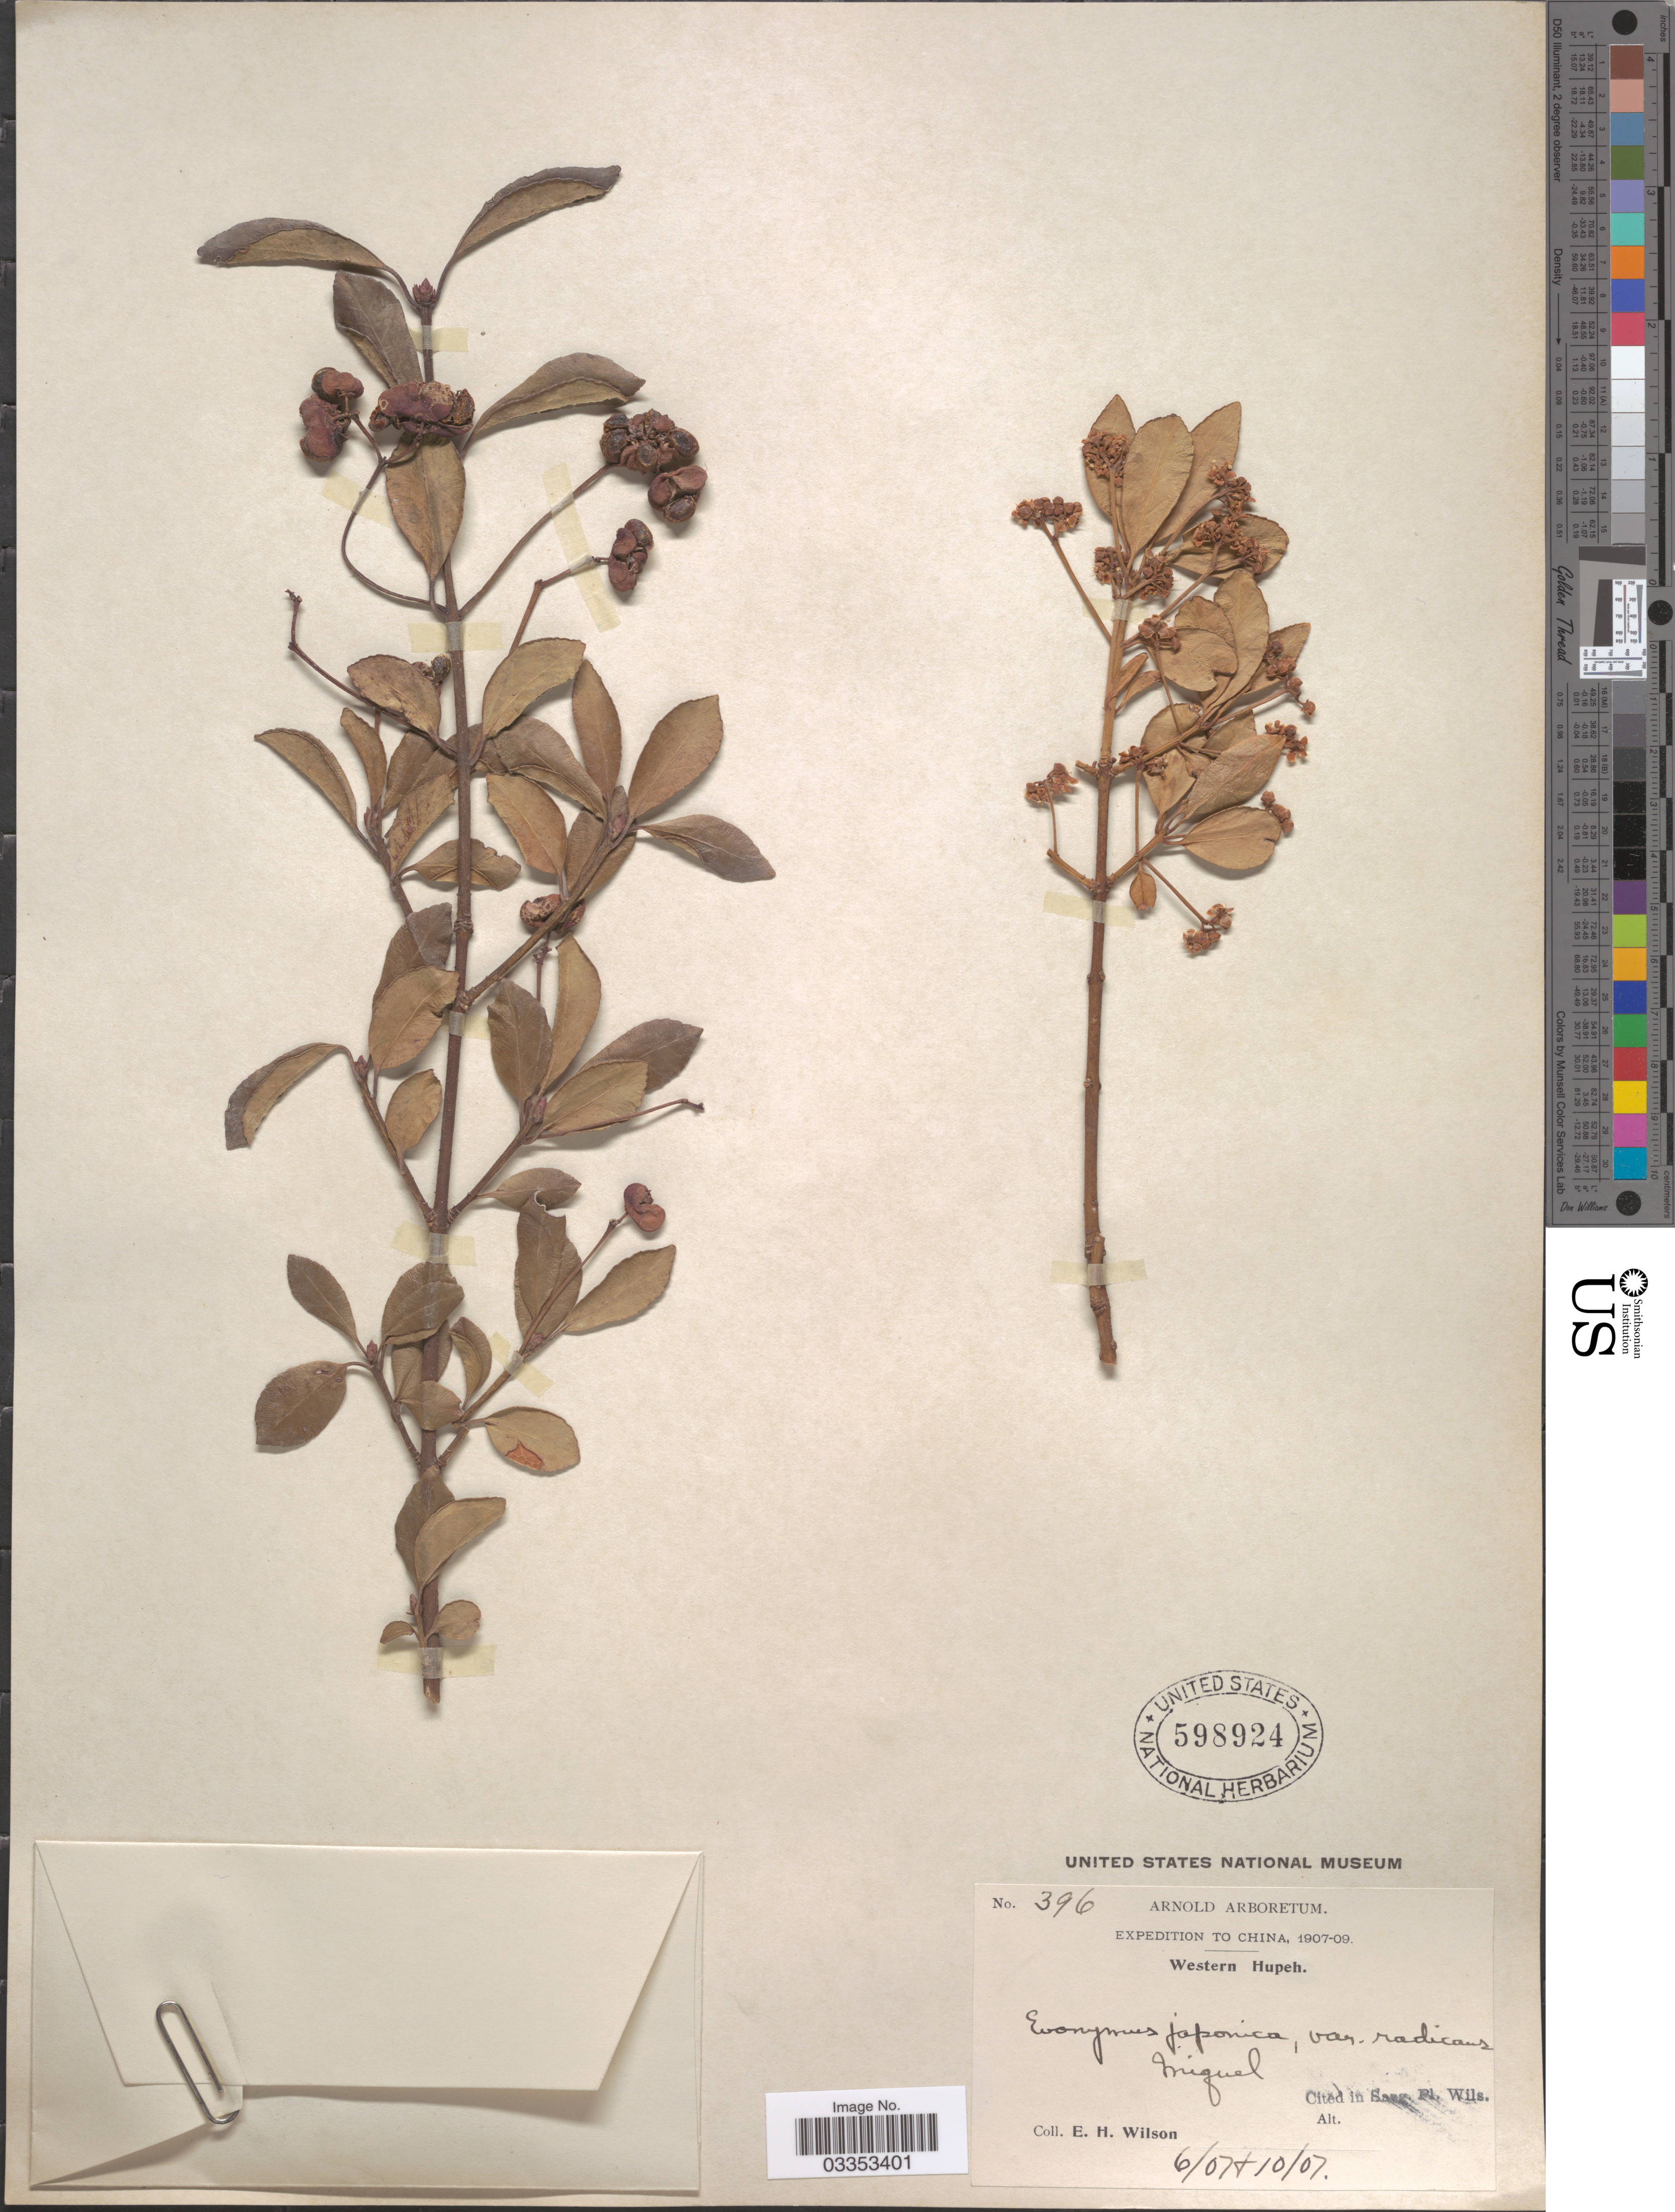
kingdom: Plantae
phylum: Tracheophyta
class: Magnoliopsida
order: Celastrales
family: Celastraceae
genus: Euonymus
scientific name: Euonymus japonicus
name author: Thunb.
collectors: E. Wilson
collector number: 396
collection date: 1907-06/1907-10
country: China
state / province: Hubei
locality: Western Hupeh.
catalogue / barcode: US 598924